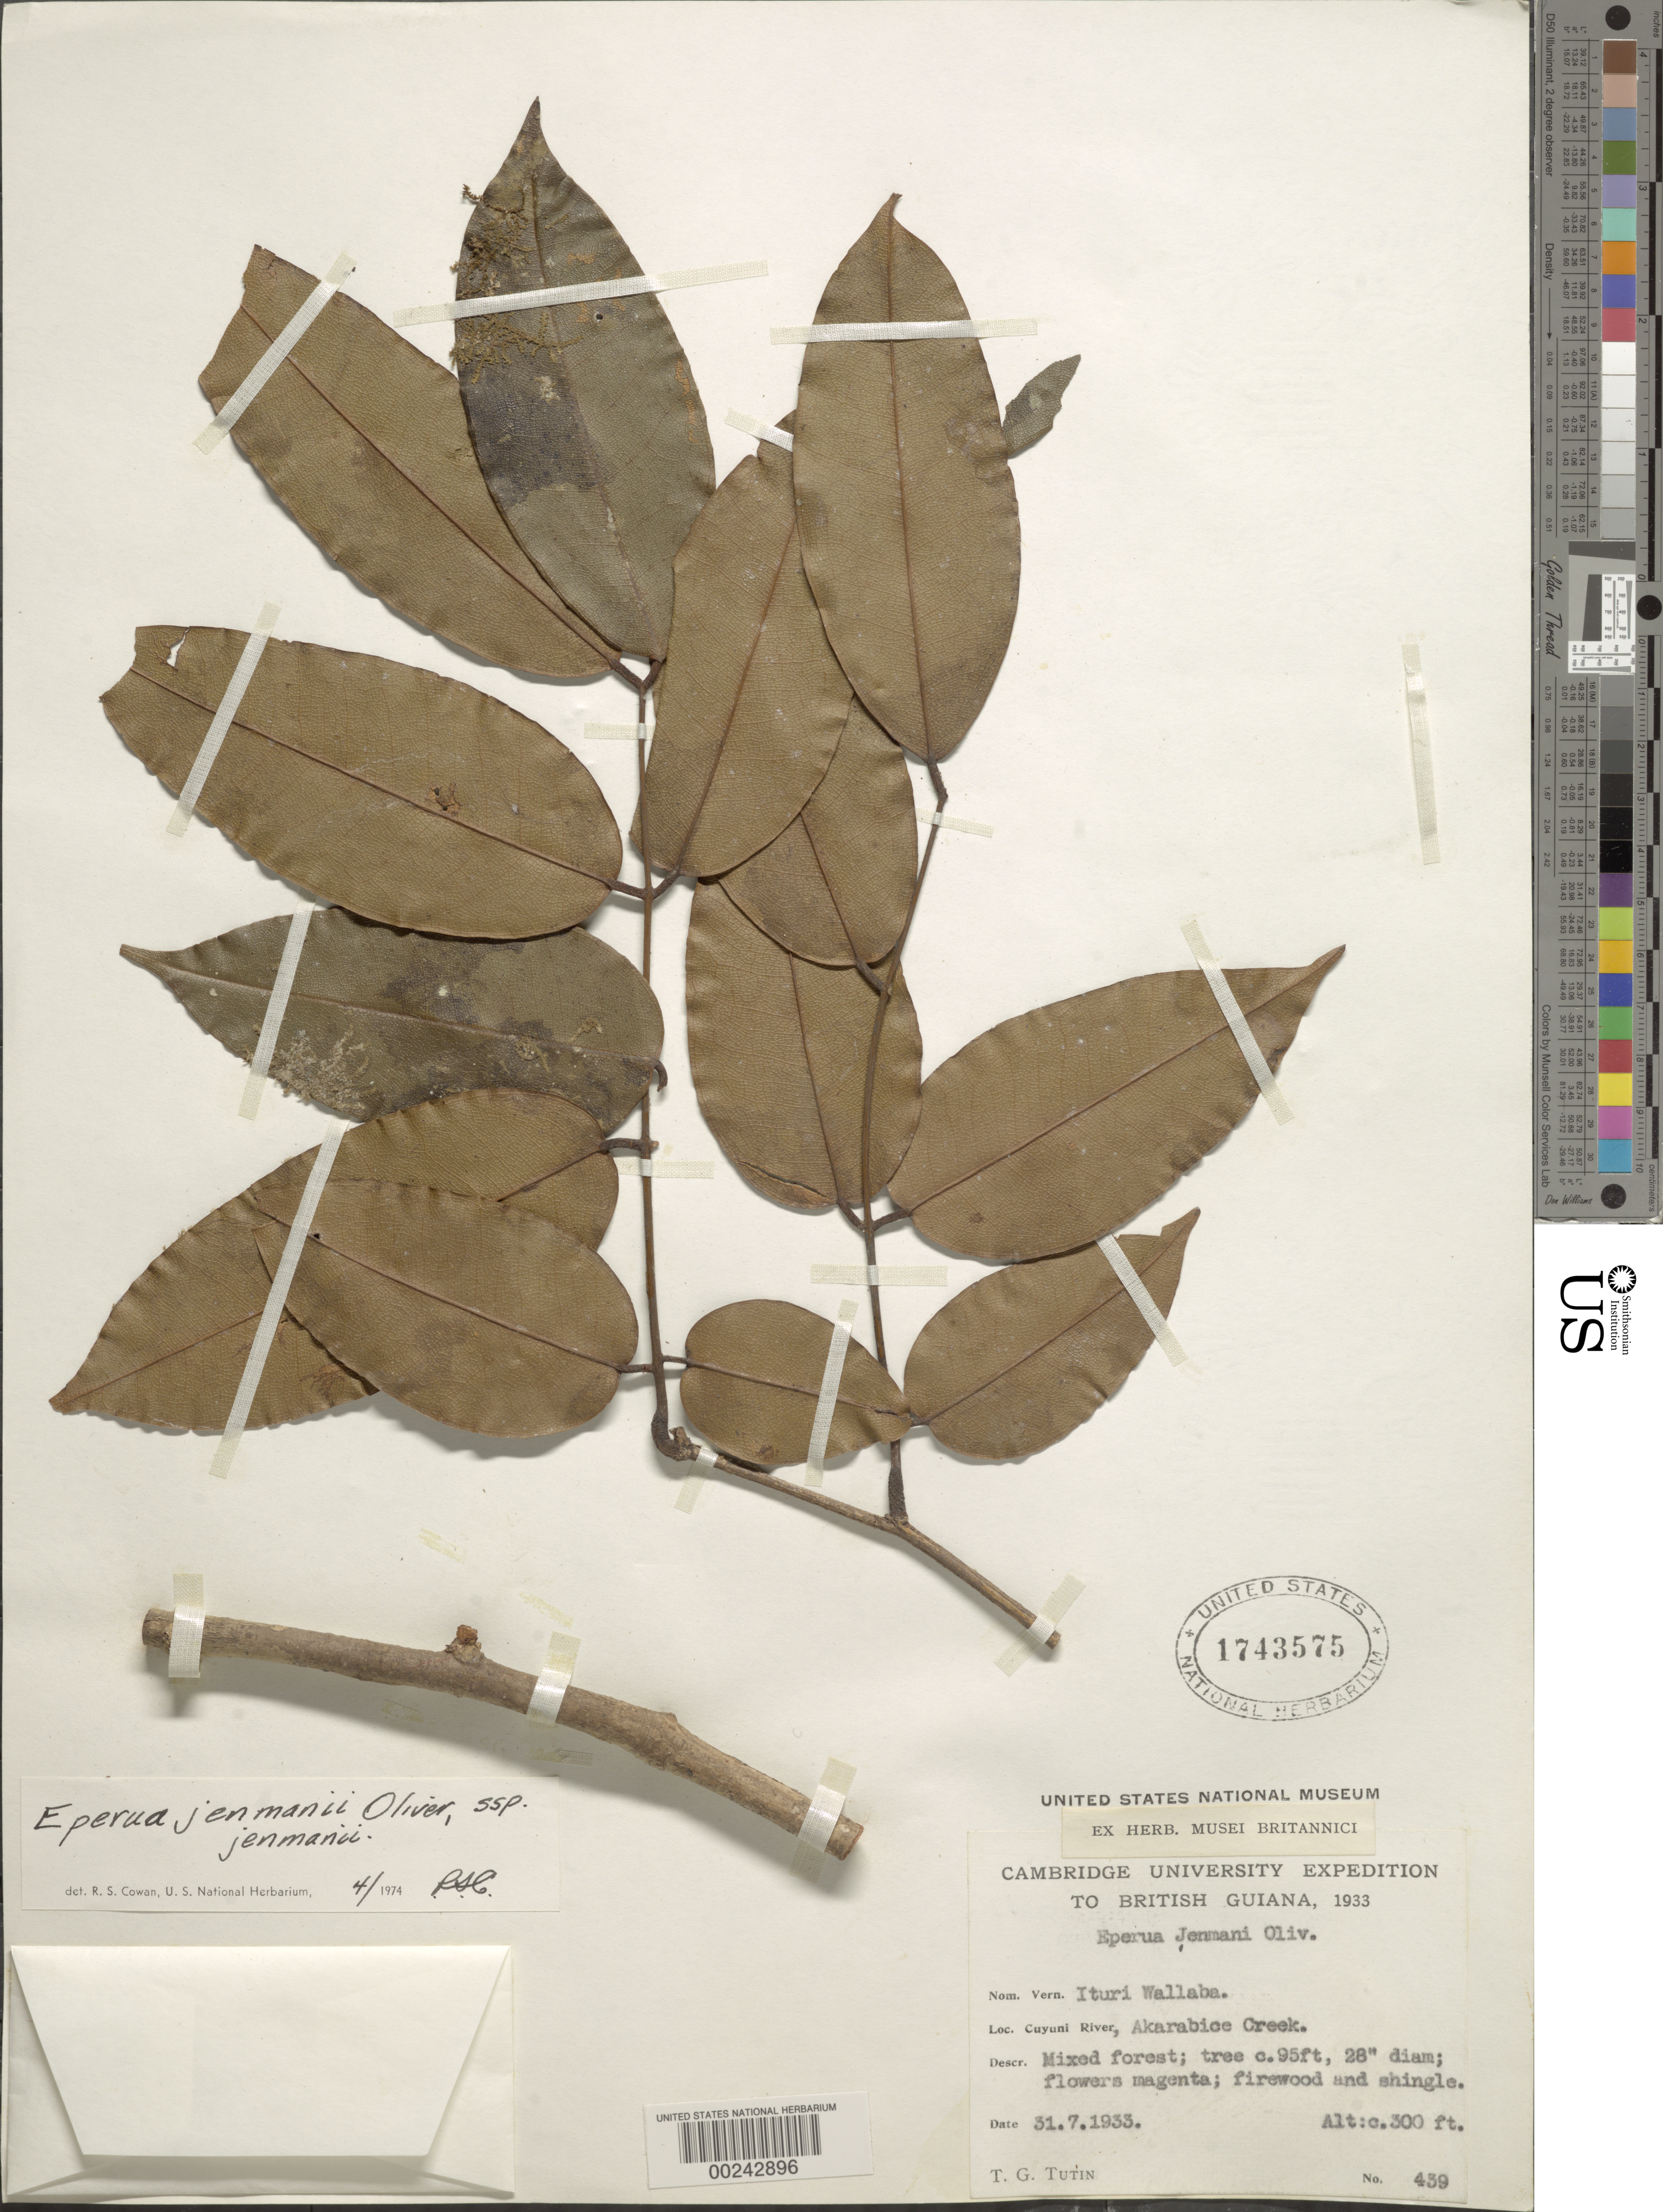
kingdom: Plantae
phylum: Tracheophyta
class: Magnoliopsida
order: Fabales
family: Fabaceae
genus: Eperua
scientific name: Eperua jenmanii subsp. jenmanii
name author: Oliv.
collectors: T. G. Tutin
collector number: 459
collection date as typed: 31 Jul 1933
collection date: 1933-07-31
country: Guyana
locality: Cuyuni river, akarabice creek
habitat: Mixed forest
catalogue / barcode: US 1743575